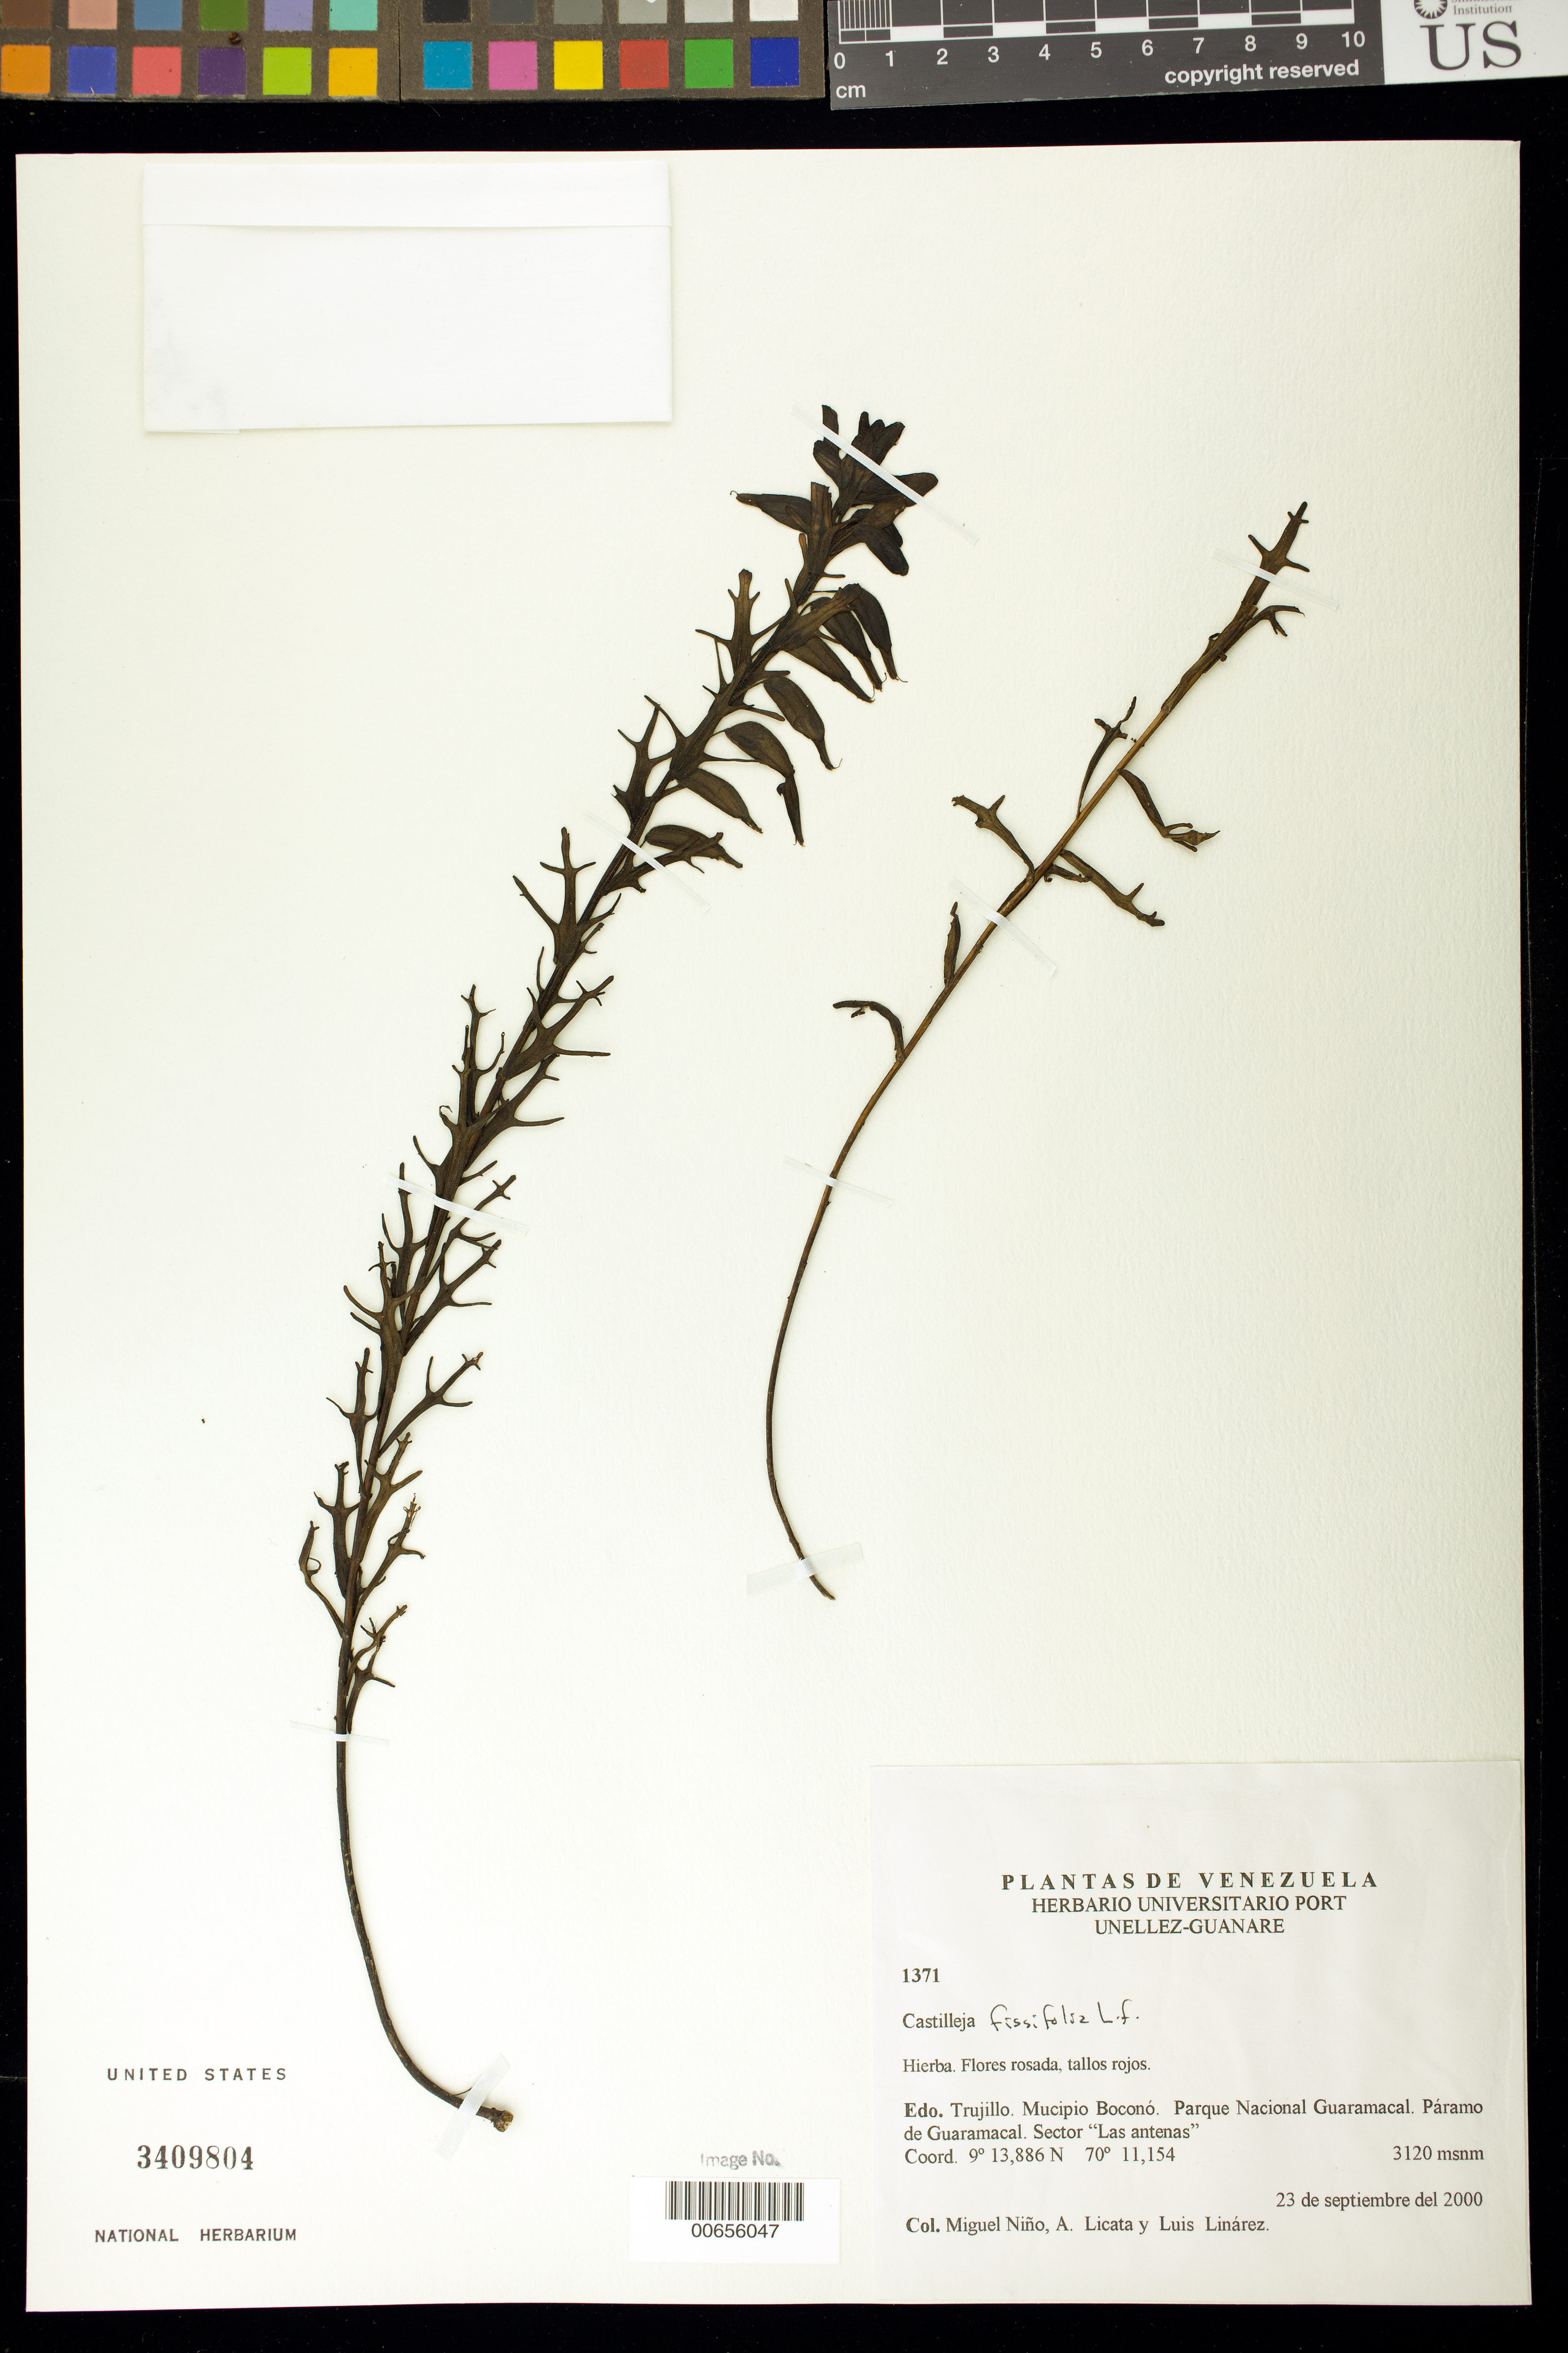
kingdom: Plantae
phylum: Tracheophyta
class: Magnoliopsida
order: Lamiales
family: Orobanchaceae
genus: Castilleja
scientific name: Castilleja fissifolia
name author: L. f.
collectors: S. M. Niño, A. Licata & L. Linárez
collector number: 1371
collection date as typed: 23 Sep 2000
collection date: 2000-09-23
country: Venezuela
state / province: Trujillo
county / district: Boconó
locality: Parque Nacional Guaramacal, Páramo de Guaramacal, sector "Las antenas"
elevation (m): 3120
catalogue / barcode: US 3409804